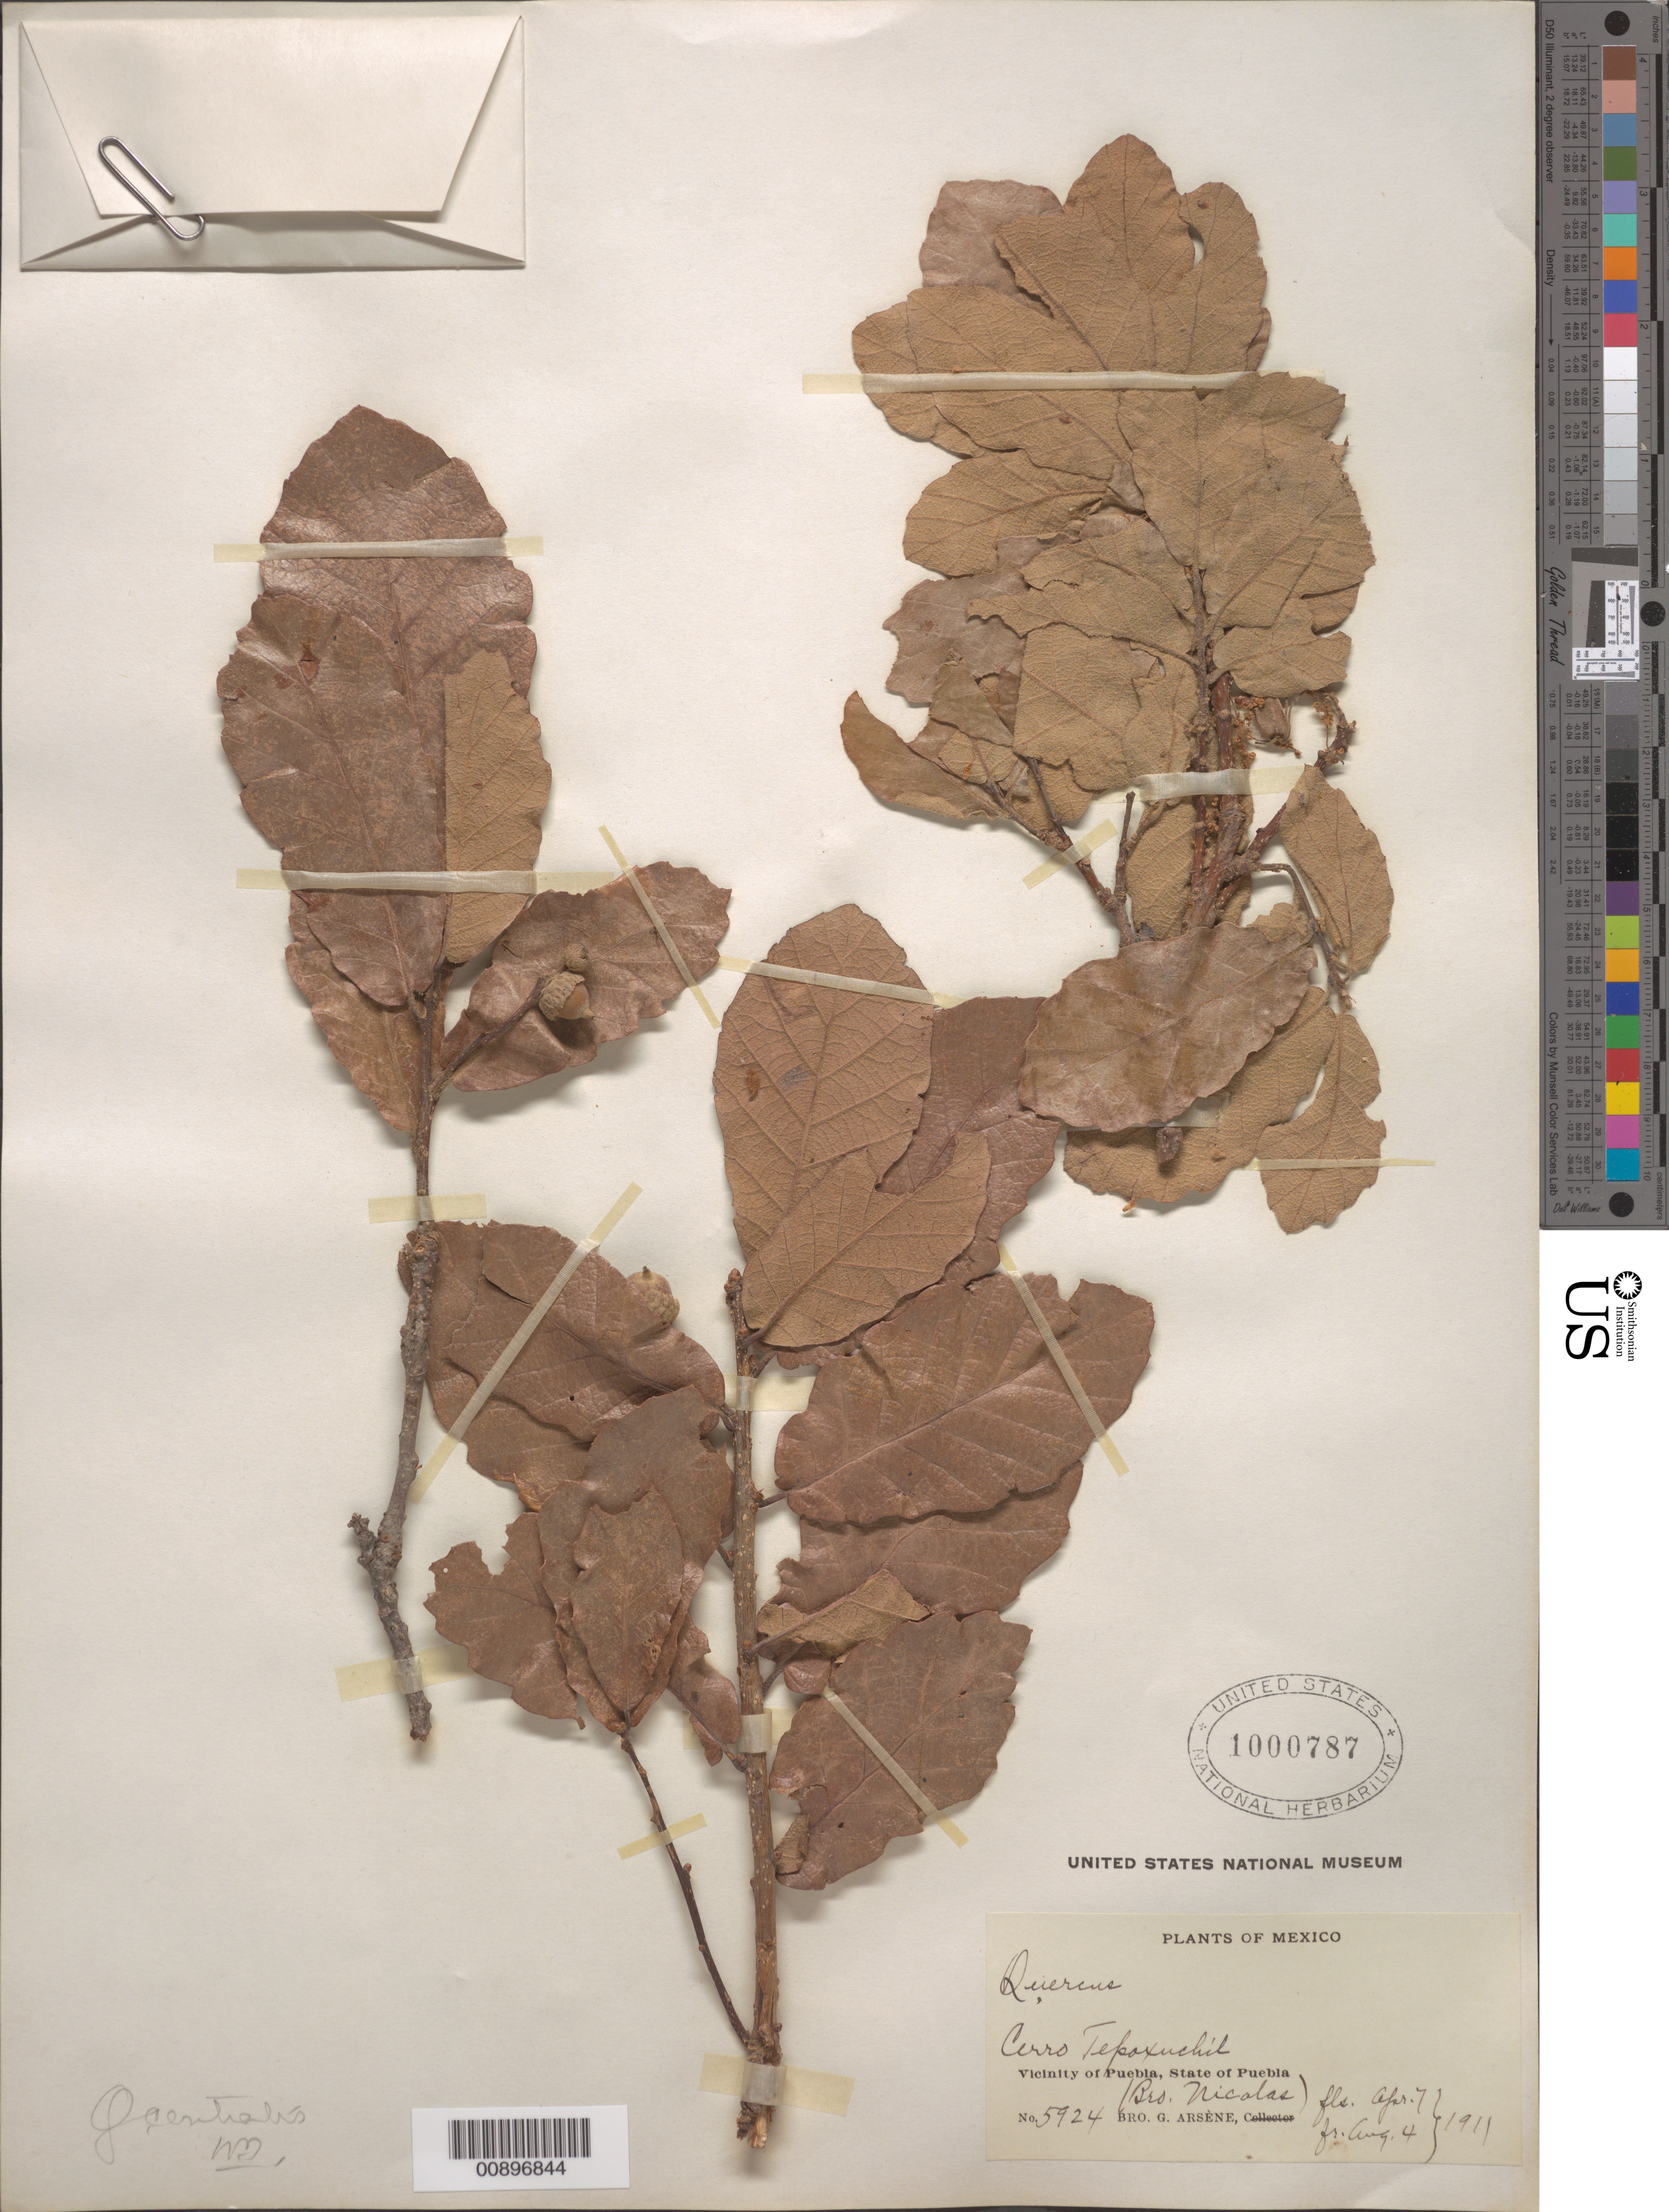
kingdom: Plantae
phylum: Tracheophyta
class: Magnoliopsida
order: Fagales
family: Fagaceae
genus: Quercus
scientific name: Quercus centralis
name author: Trel.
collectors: Bro. G. Arsène & B. Nicolas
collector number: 5924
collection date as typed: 07 Apr 1911 to 04 Aug 1911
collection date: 1911-04-07/1911-08-04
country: Mexico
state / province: Puebla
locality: Cerro Tepoxuchil, vicinity of Puebla, state of Puebla.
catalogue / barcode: US 1000787